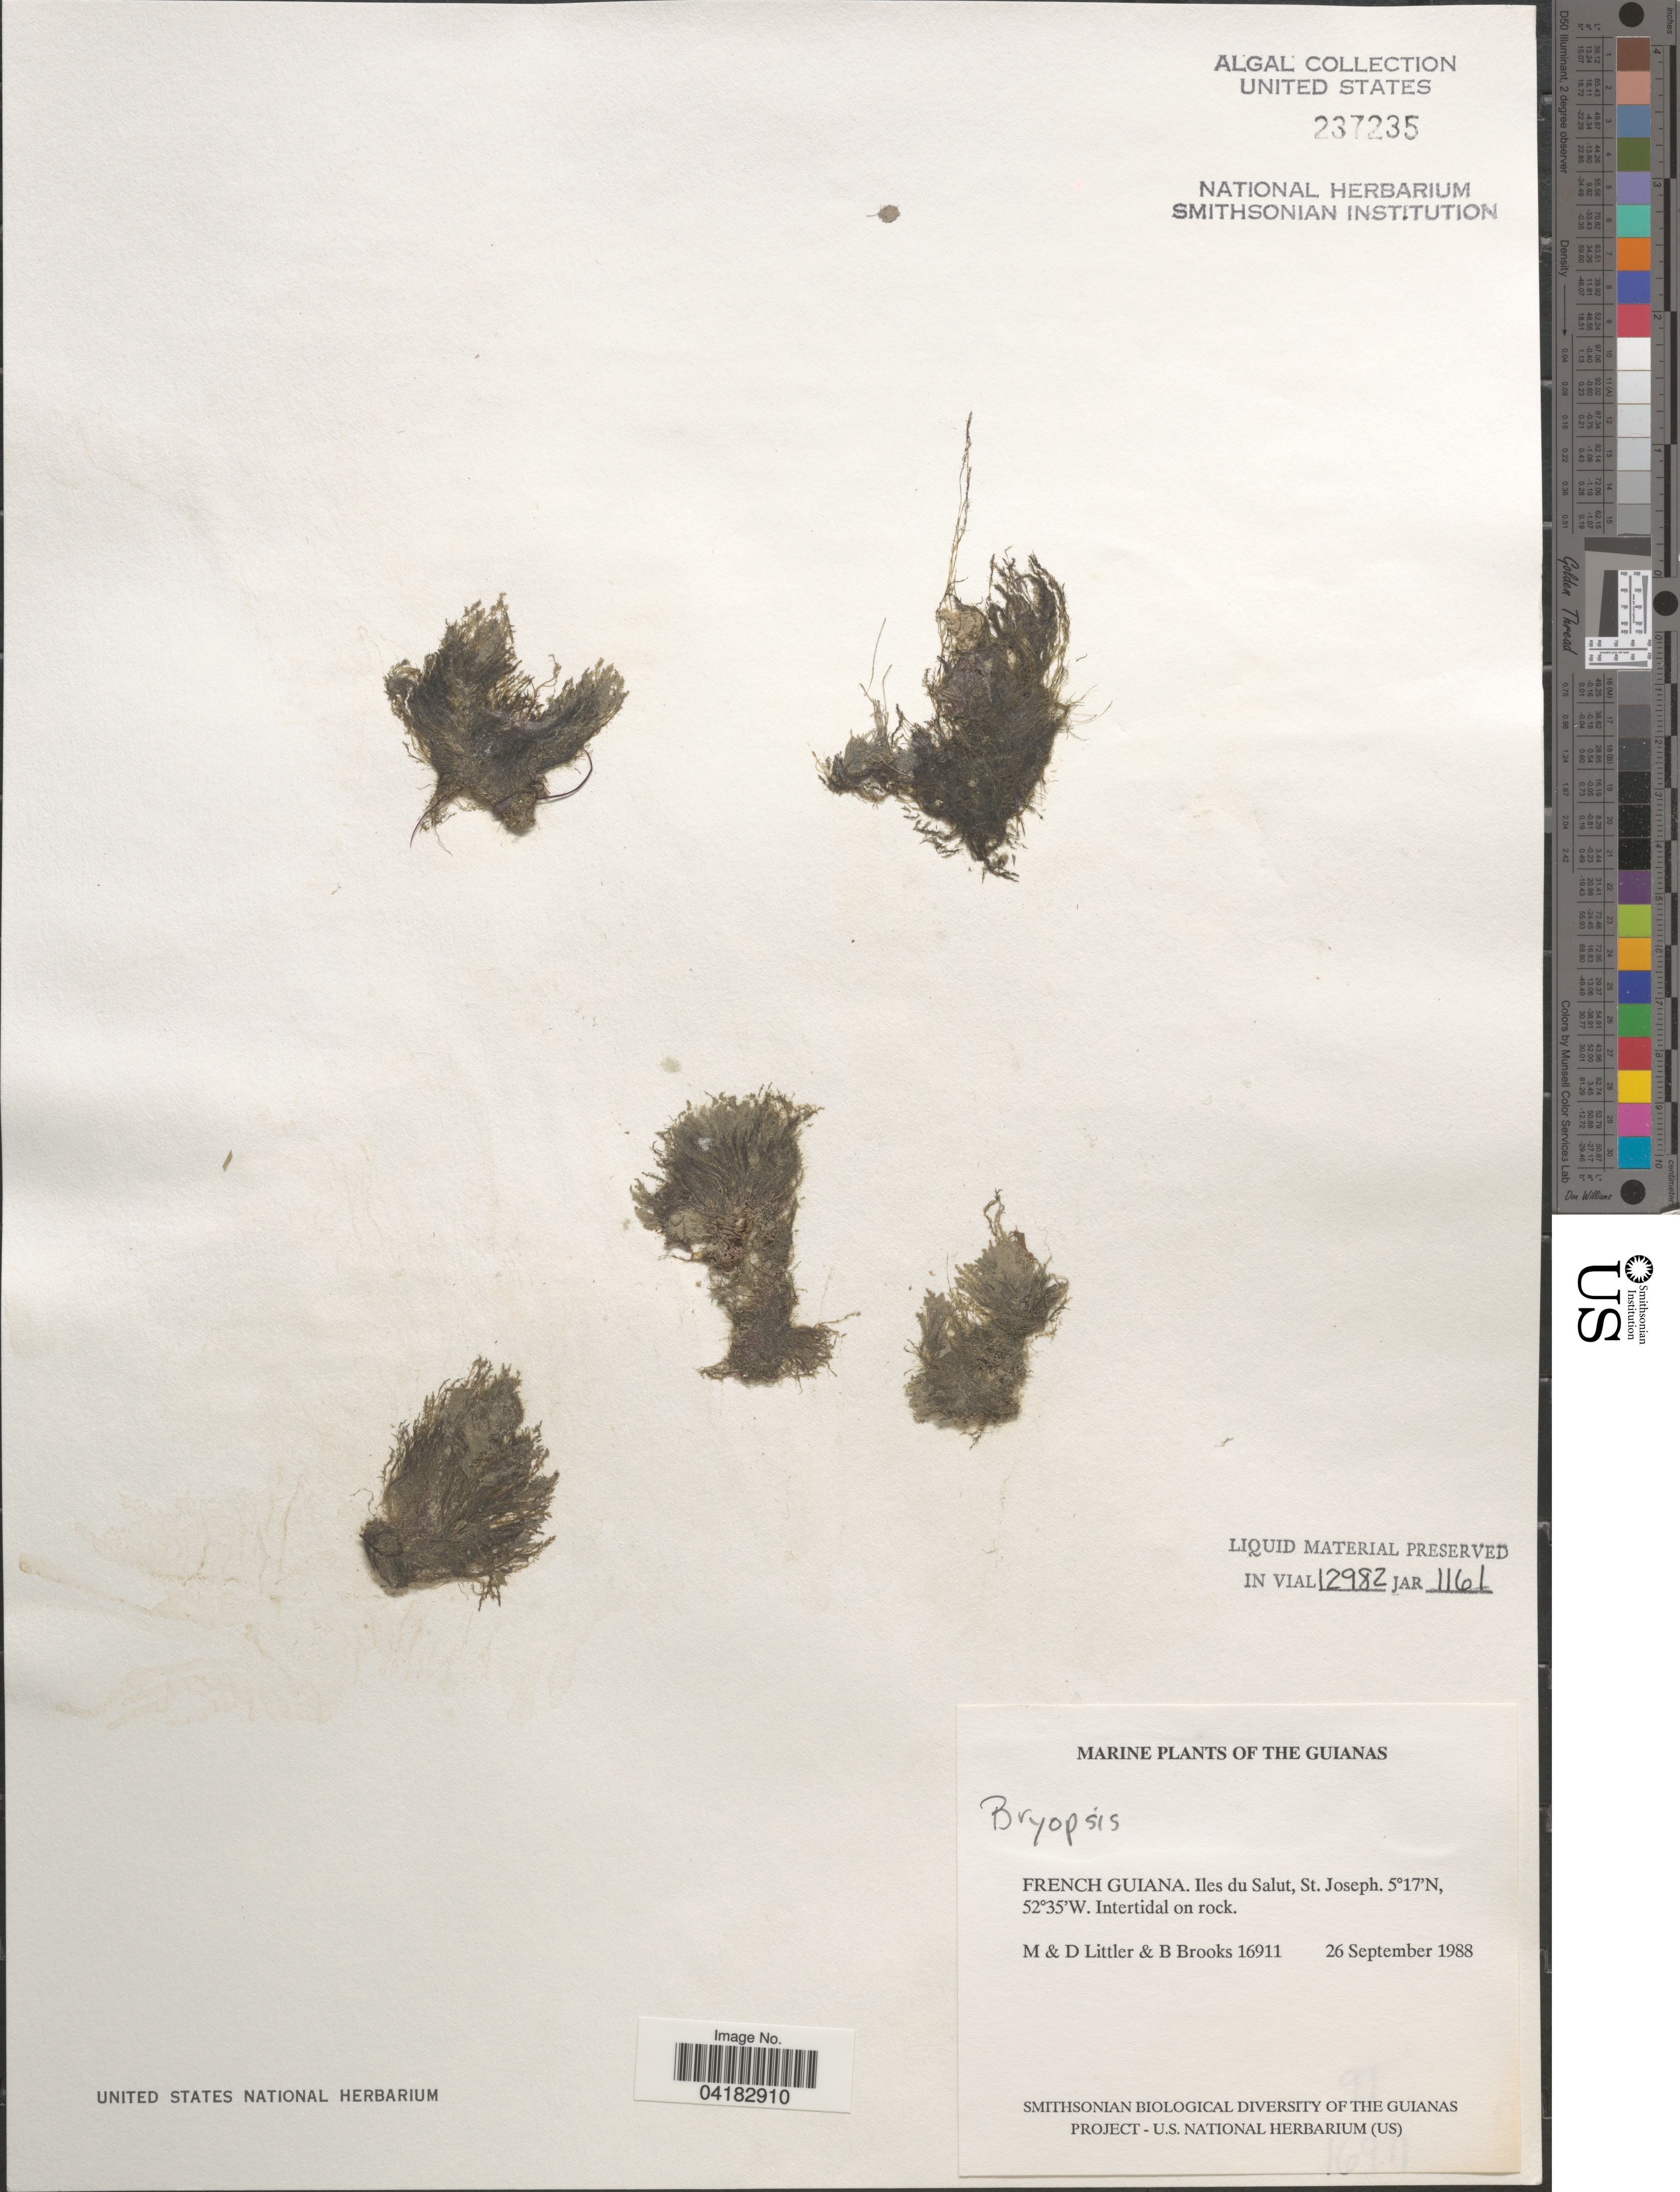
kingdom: Plantae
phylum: Chlorophyta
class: Ulvophyceae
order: Bryopsidales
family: Bryopsidaceae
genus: Bryopsis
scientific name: Bryopsis sp.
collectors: M. Littler, D. S. Littler & B. Brooks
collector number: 16911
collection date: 1988-09-26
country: French Guiana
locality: Guianas. Iles du Salut, St. Joseph.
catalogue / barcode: US 237235